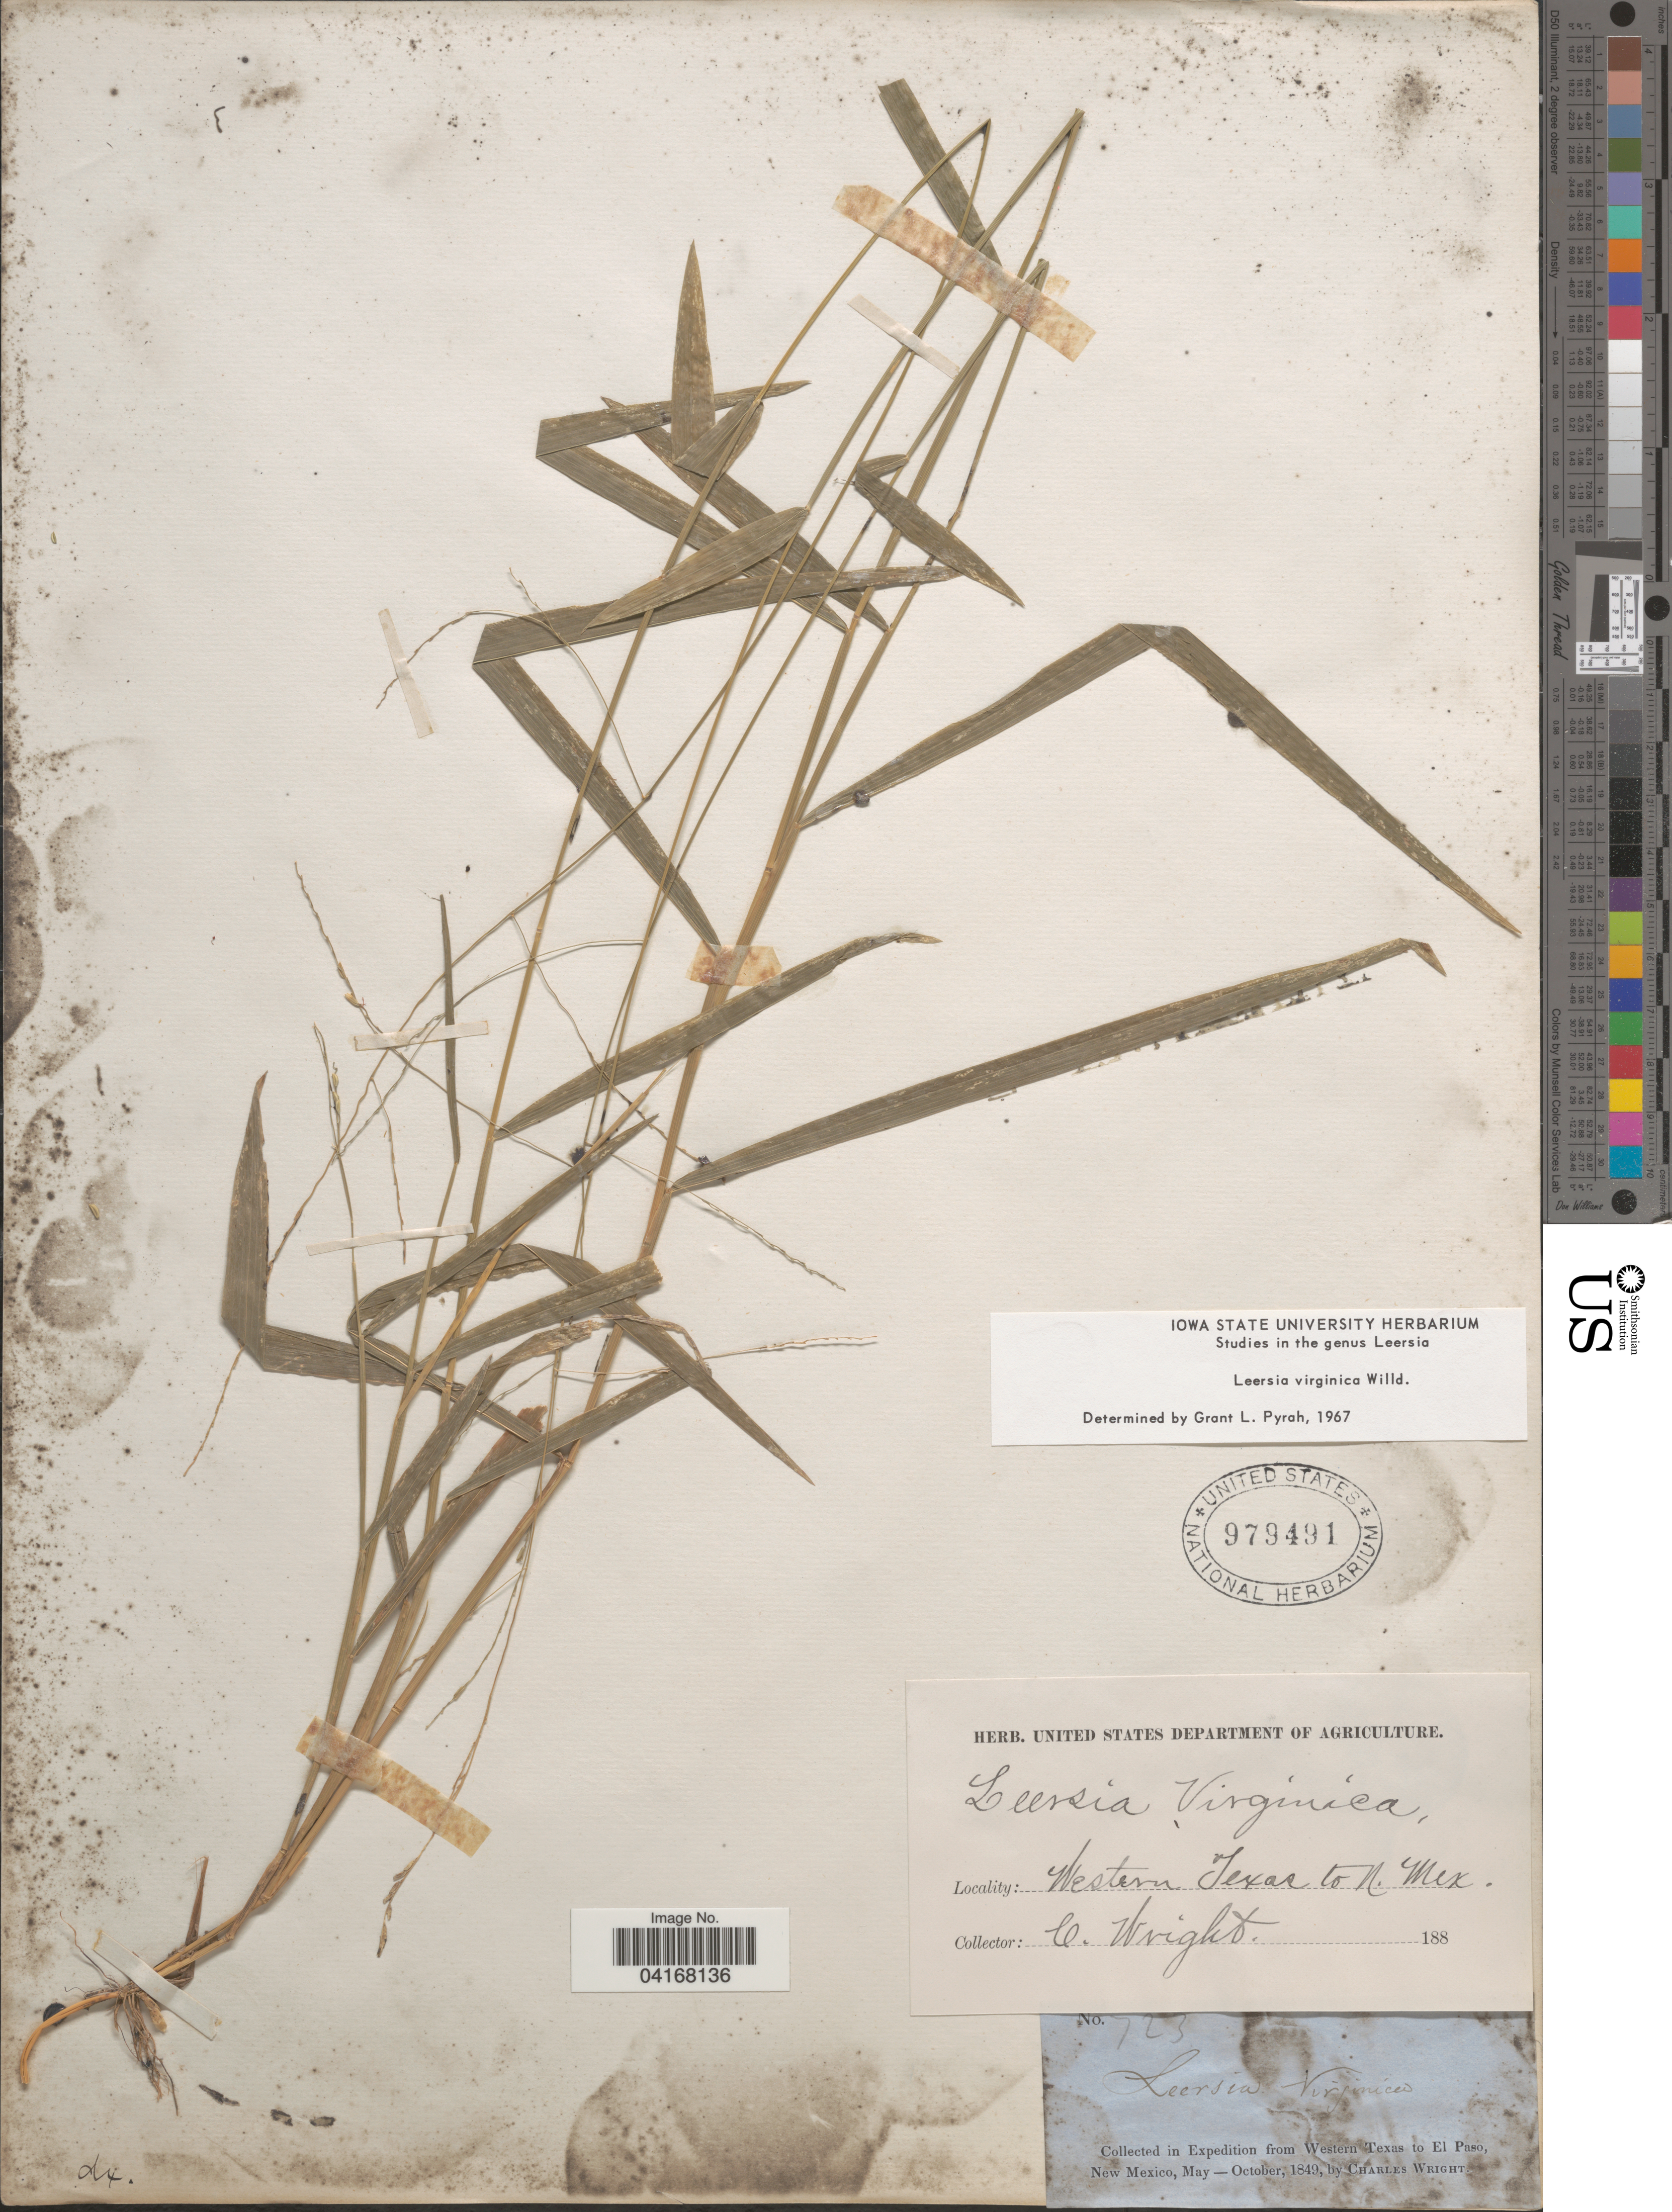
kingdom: Plantae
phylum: Tracheophyta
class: Liliopsida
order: Poales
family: Poaceae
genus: Leersia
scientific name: Leersia virginica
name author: Willd.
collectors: C. Wright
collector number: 723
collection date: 1849-05/1849-10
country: United States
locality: Western Texas to N. Mex. In Expedition from Western Texas to El Paso, New Mexico.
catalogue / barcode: US 979491